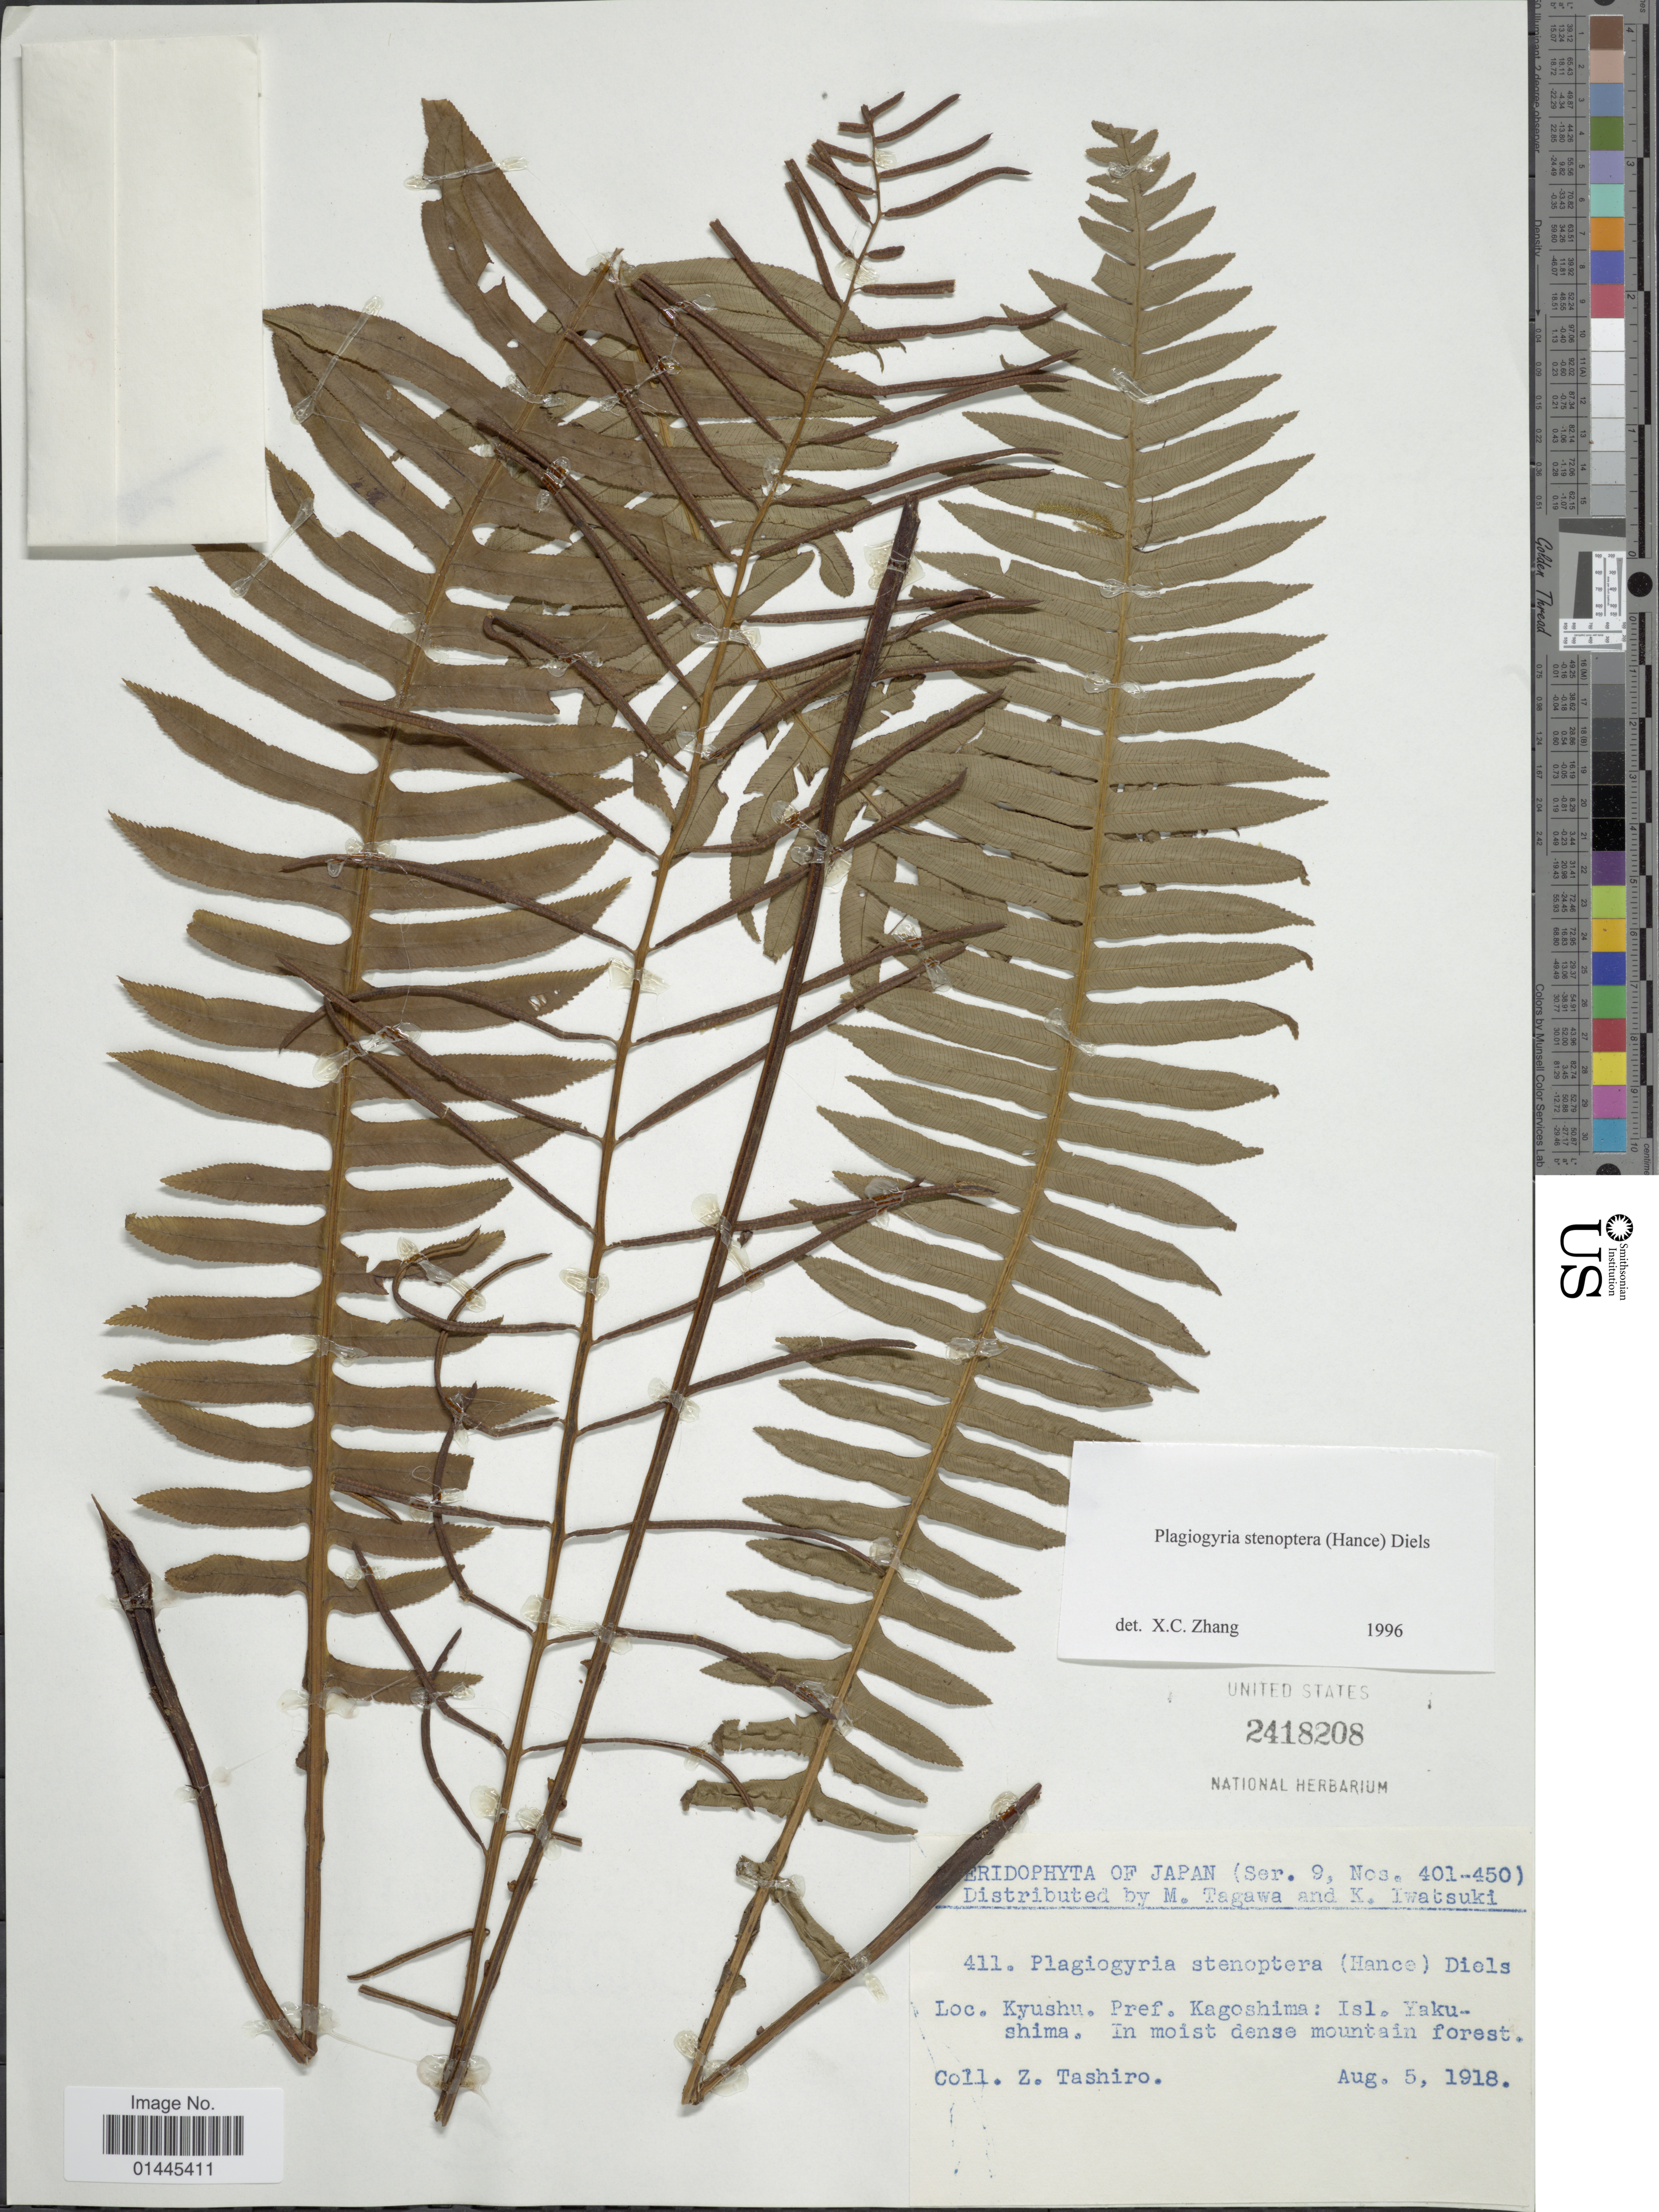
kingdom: Plantae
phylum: Tracheophyta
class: Polypodiopsida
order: Cyatheales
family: Plagiogyriaceae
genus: Plagiogyria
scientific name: Plagiogyria stenoptera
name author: (Hance) Diels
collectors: Z. Tashiro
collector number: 411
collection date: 1918-08-05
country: Japan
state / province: Kagosima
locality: Kyushu, Pref. Kagoshima: Isl. Yakushima.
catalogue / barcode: US 2418208